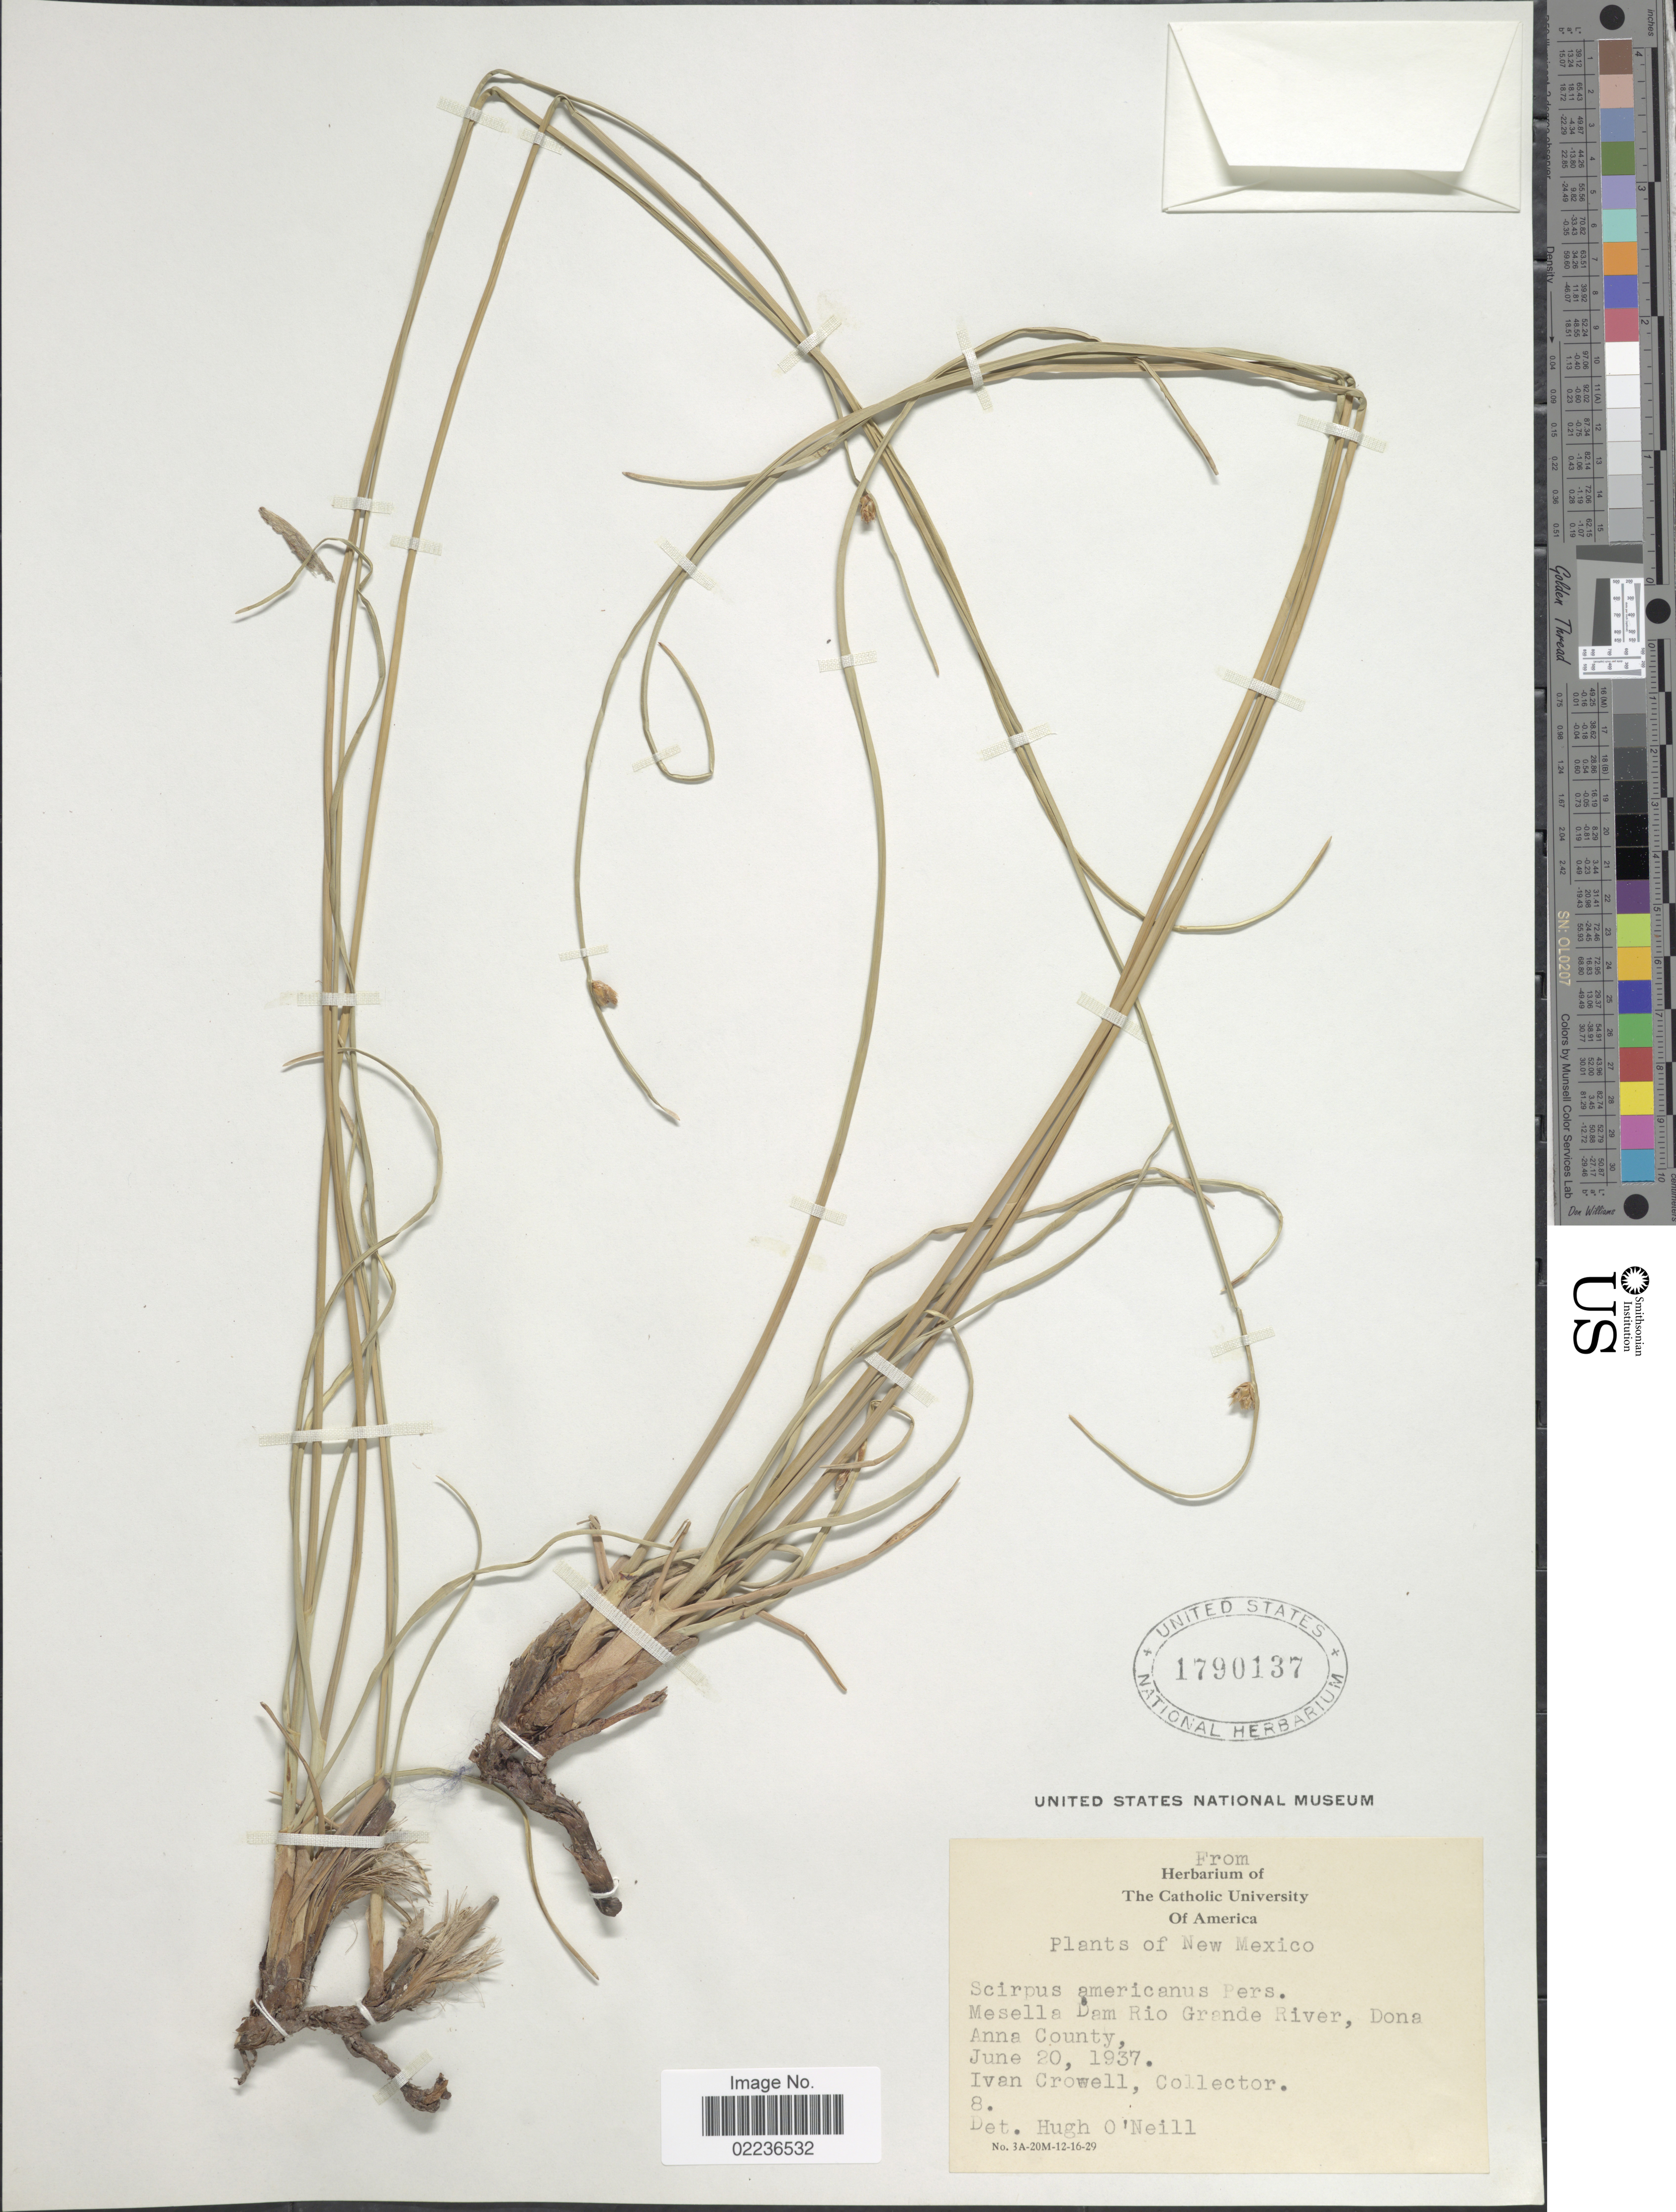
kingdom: Plantae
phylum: Tracheophyta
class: Liliopsida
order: Poales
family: Cyperaceae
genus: Schoenoplectus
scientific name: Schoenoplectus pungens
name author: (Vahl) Palla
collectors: I. Crowell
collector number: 8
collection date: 1937-06-20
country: United States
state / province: New Mexico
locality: Mesella Dam, Rio Grande River, Dona Anna County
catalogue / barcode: US 1790137